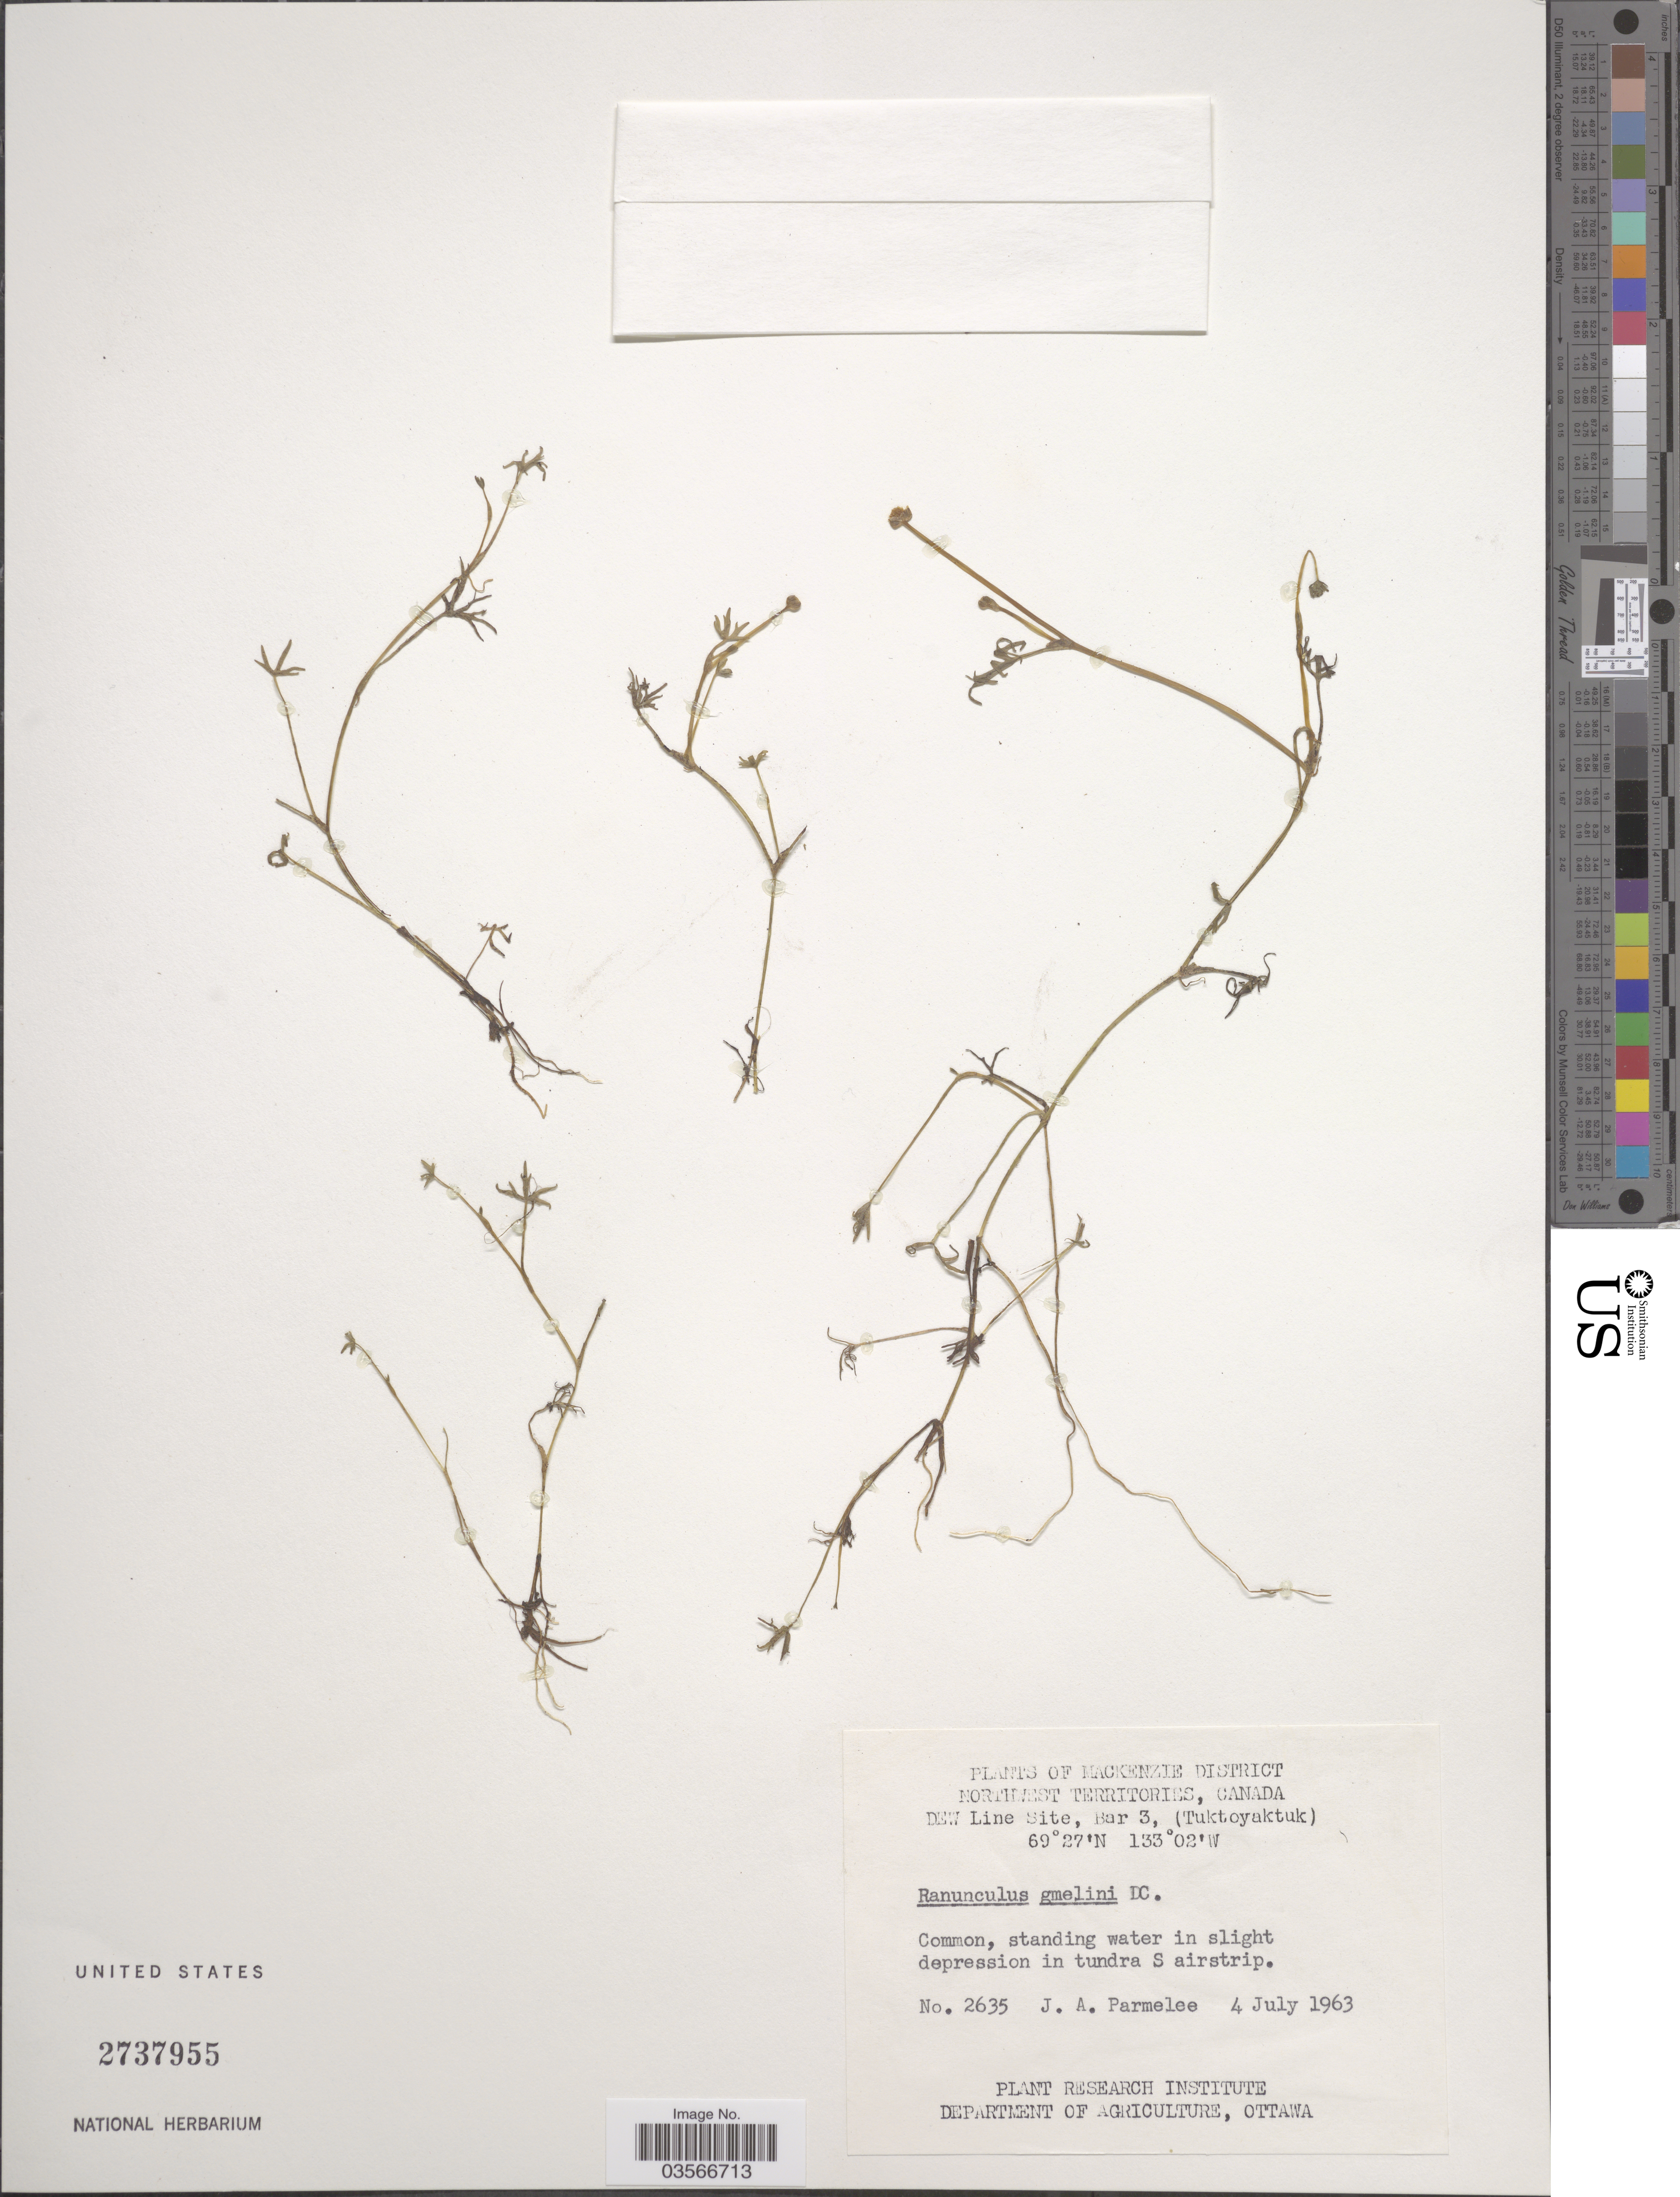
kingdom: Plantae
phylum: Tracheophyta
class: Magnoliopsida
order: Ranunculales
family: Ranunculaceae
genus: Ranunculus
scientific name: Ranunculus gmelinii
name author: DC.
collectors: J. A. Parmelee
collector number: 2635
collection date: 1963-07-04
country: Canada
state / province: Northwest Territories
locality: Mackenzie District. Dew Line Site, Bar 3, (Tuktoyaktuk). In tundra S airstrip.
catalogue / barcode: US 2737955